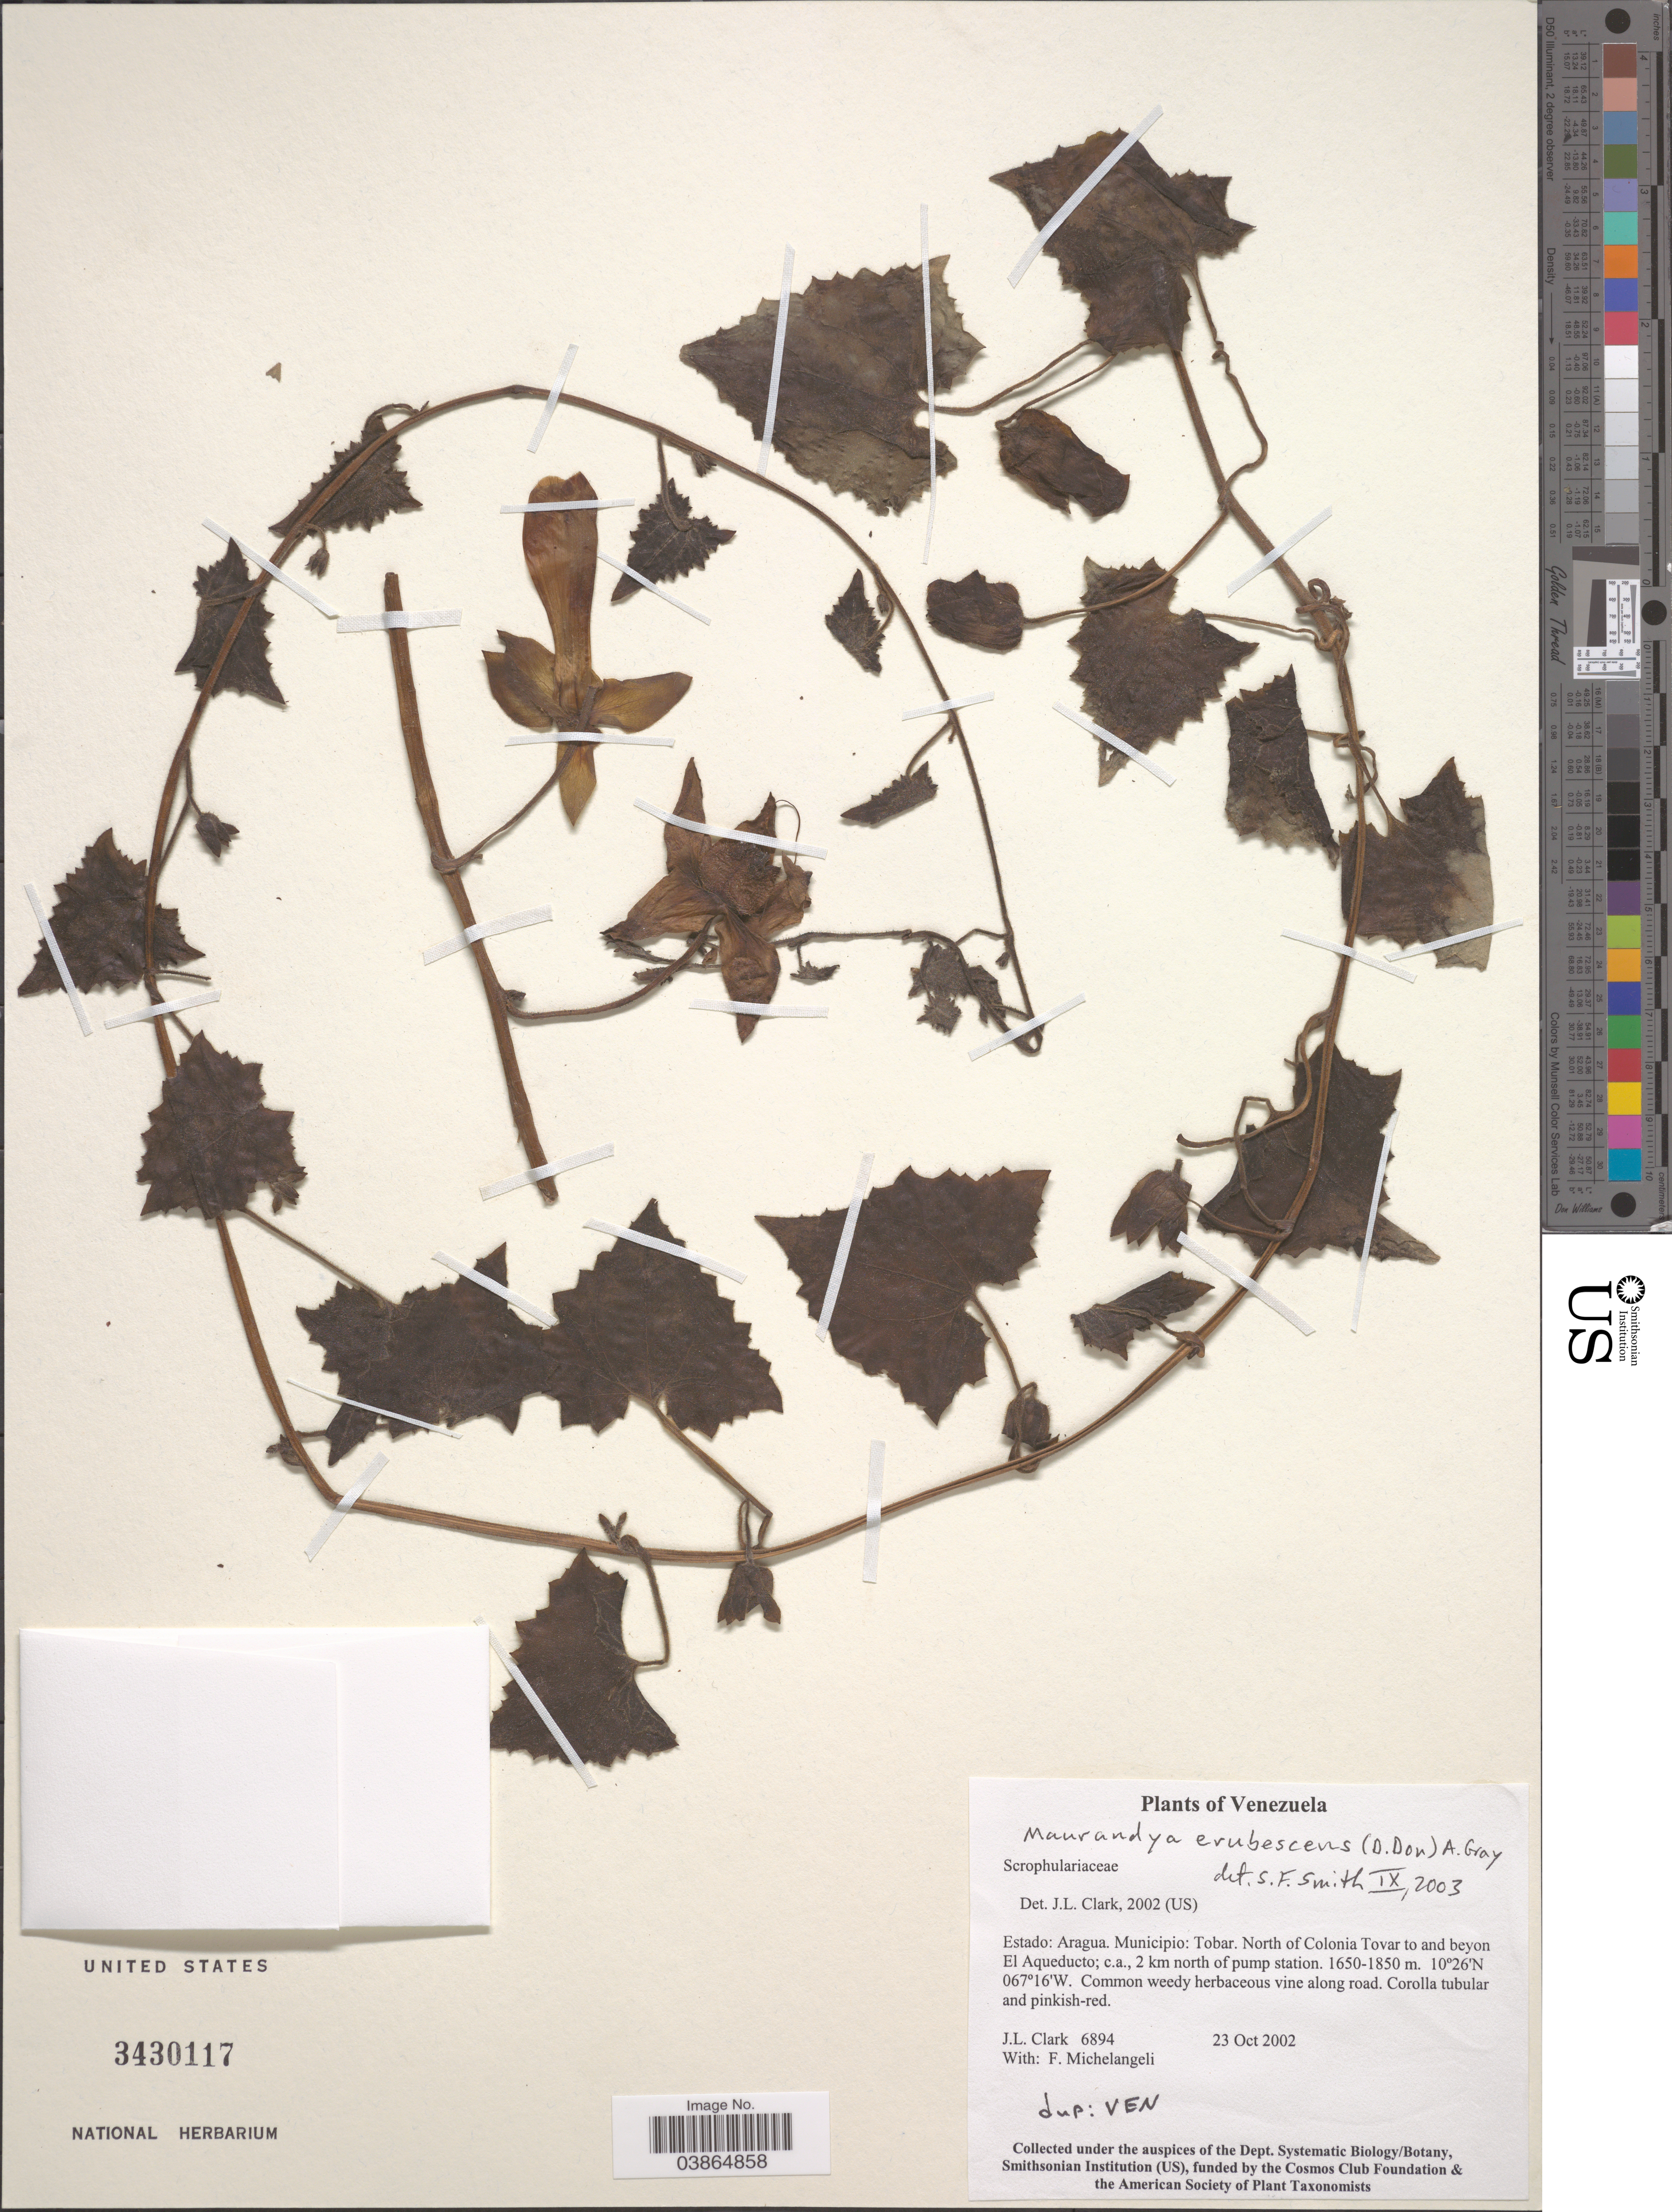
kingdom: Plantae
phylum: Tracheophyta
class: Magnoliopsida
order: Lamiales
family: Plantaginaceae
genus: Maurandya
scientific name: Maurandya erubescens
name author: (D. Don) A. Gray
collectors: J. L. Clark & F. Michelangeli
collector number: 6894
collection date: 2002-10-23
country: Venezuela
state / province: Aragua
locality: Municipio: Tobar. North of Colonia Tovar to and beyon El Aqueducto; ca. 2 km north of pump station.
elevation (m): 1650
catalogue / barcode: US 3430117